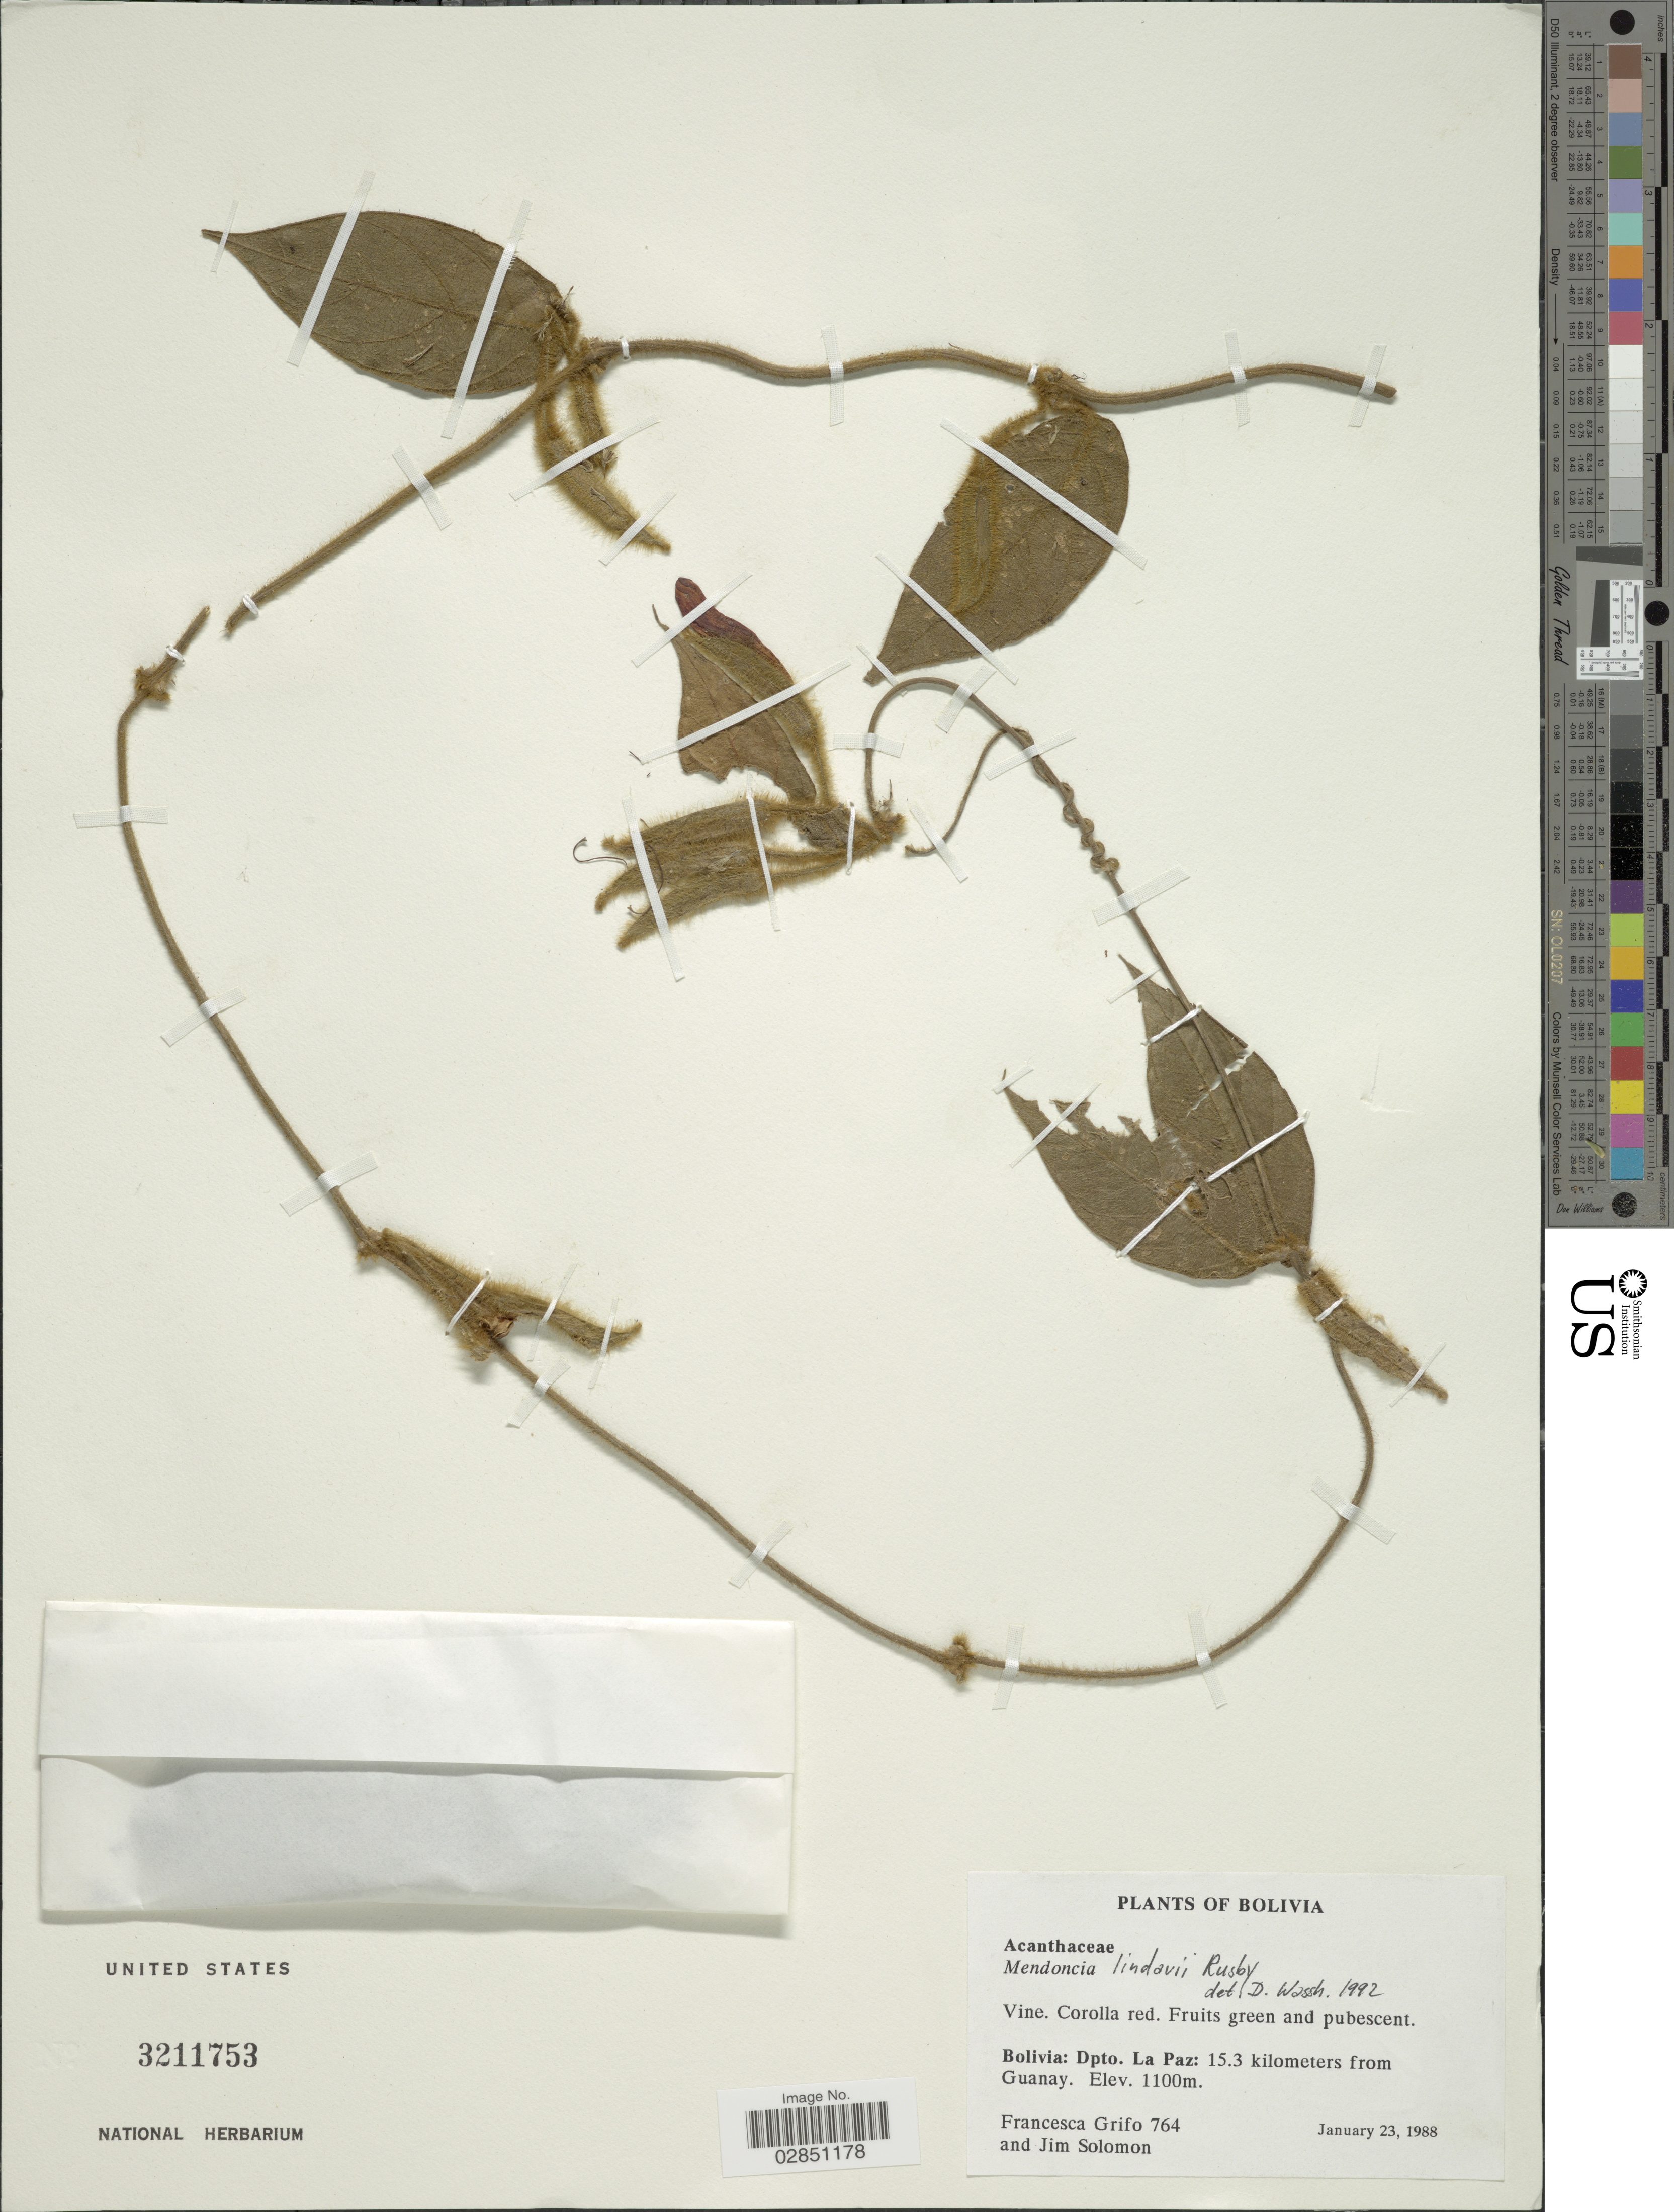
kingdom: Plantae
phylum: Tracheophyta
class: Magnoliopsida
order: Lamiales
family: Acanthaceae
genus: Mendoncia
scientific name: Mendoncia lindavii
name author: Rusby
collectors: F. Grifo & J. Solomon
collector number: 764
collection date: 1988-01-23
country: Bolivia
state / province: La Paz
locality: Dpto. La Paz: 15.3 kilometers from Guanay.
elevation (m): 1100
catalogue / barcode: US 3211753